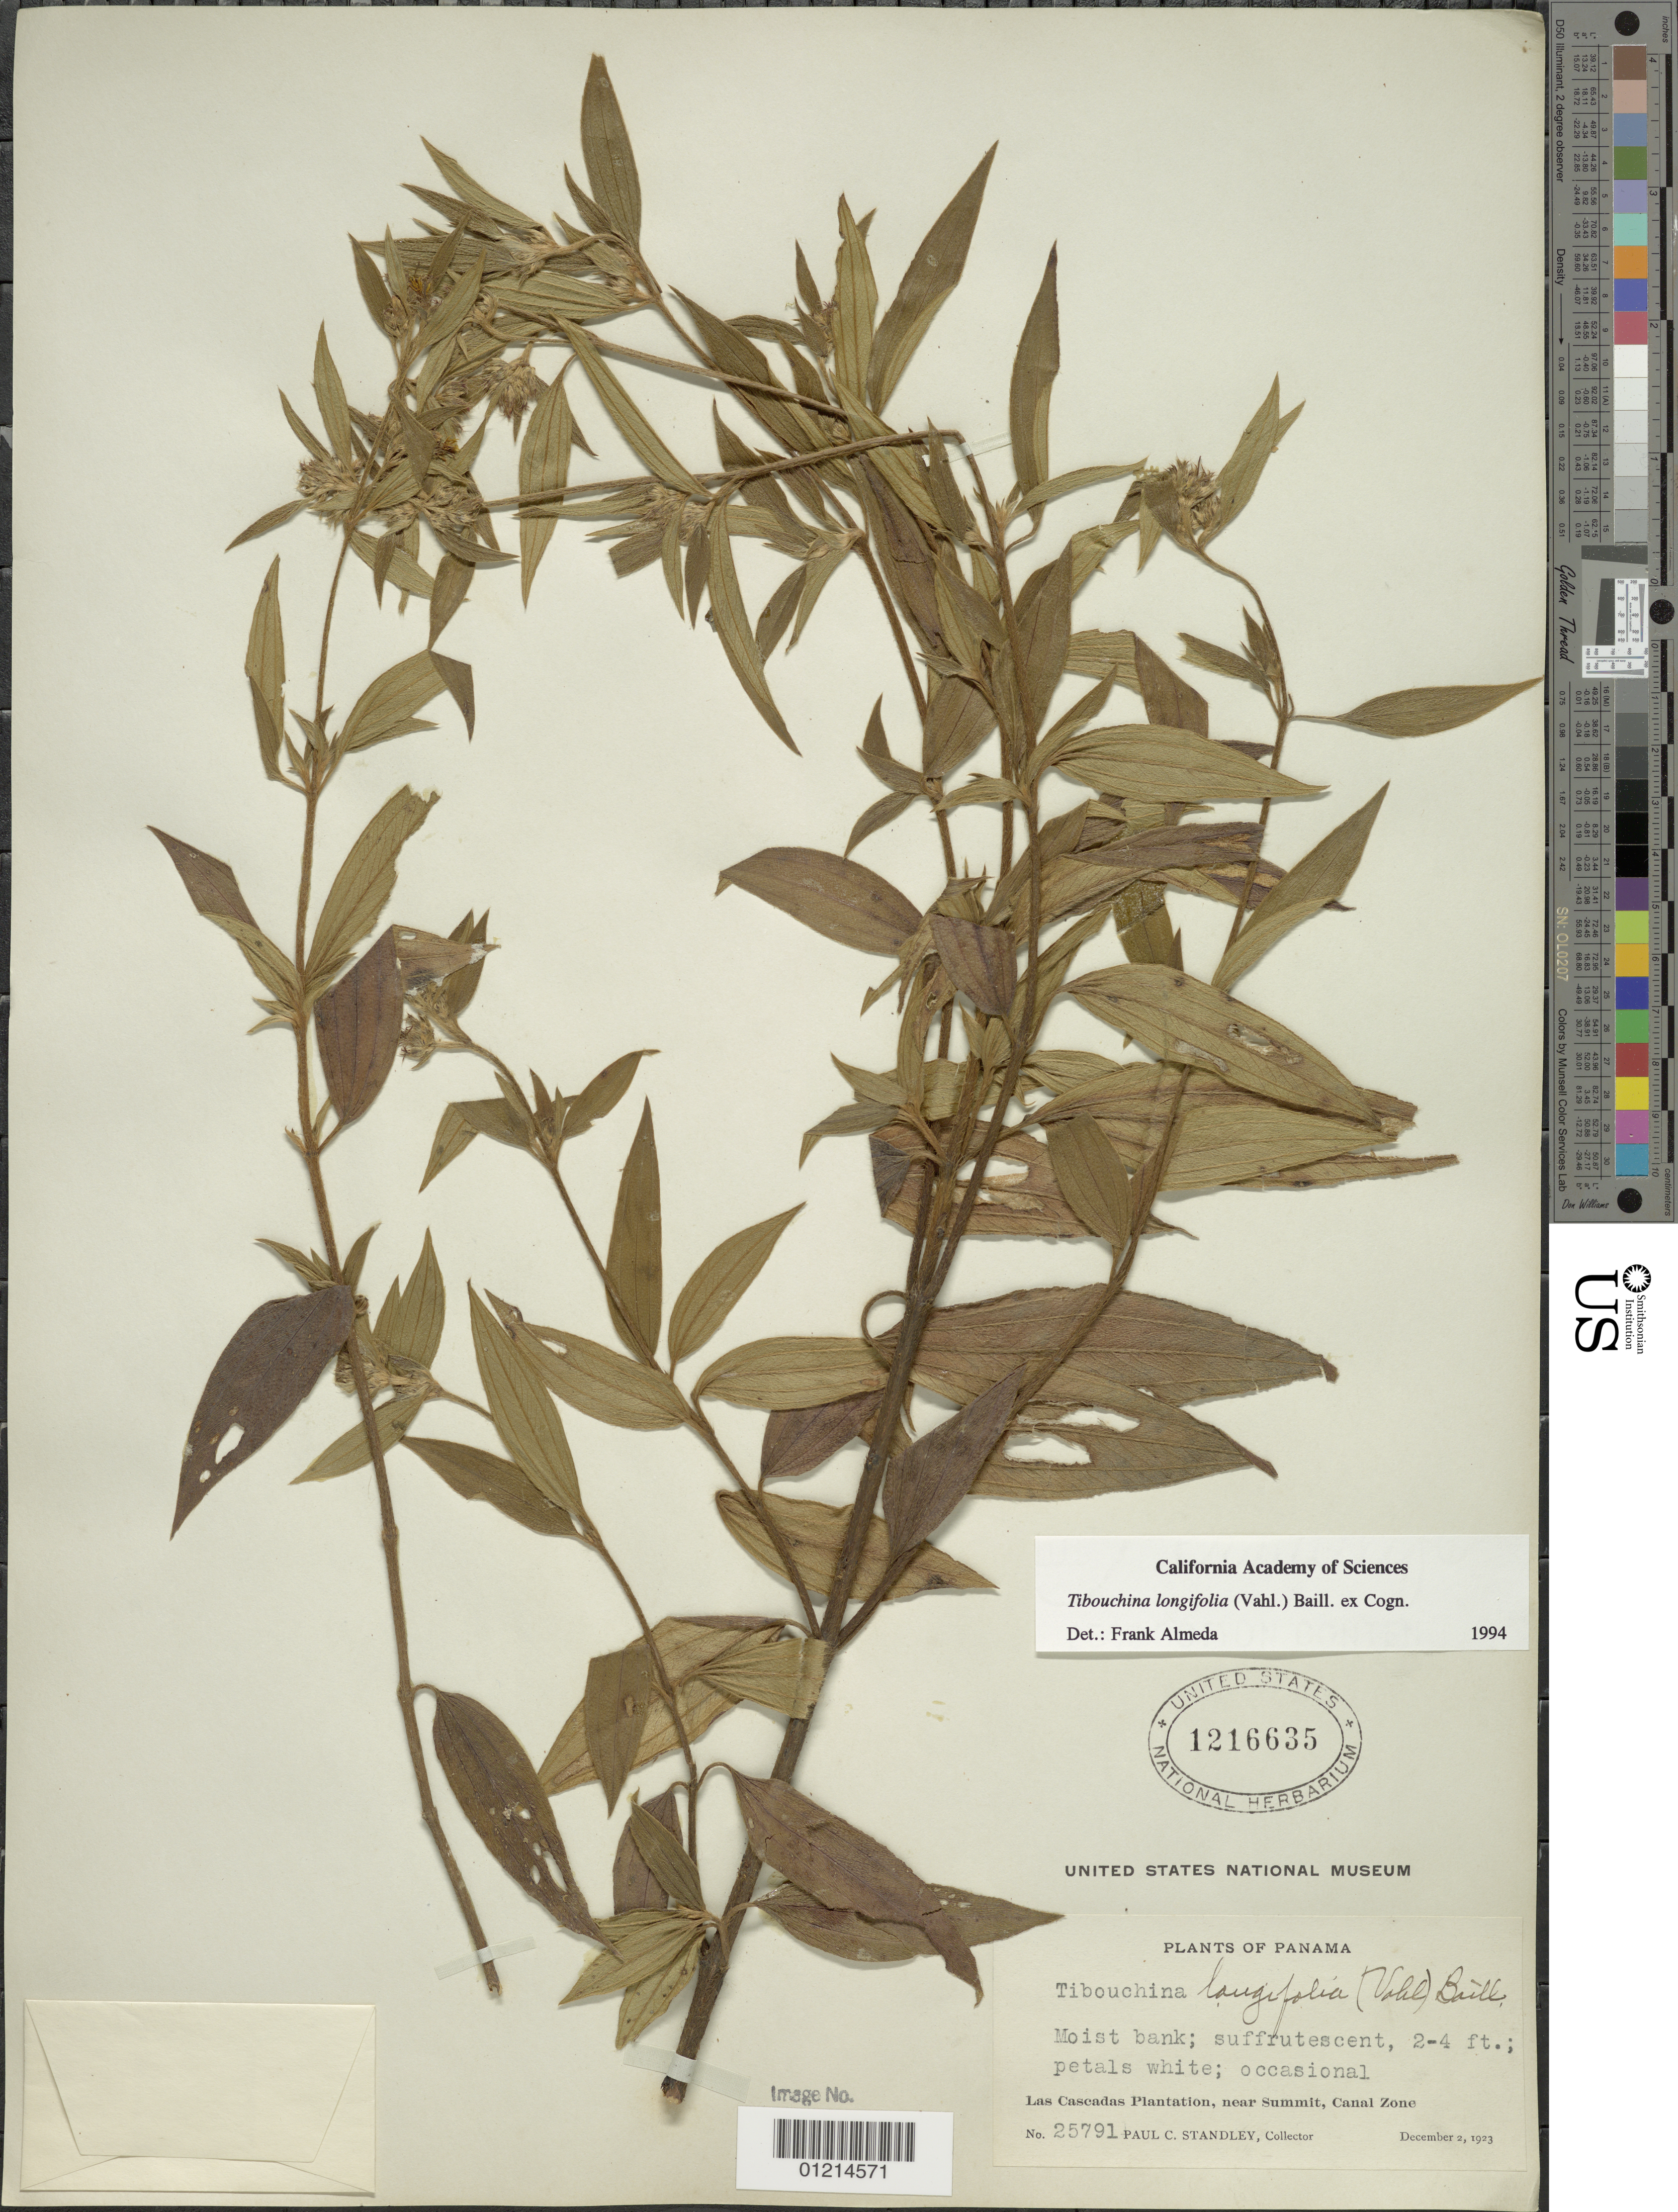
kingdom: Plantae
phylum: Tracheophyta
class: Magnoliopsida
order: Myrtales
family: Melastomataceae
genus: Chaetogastra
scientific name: Chaetogastra longifolia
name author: (Vahl) DC.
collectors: P. C. Standley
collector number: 25791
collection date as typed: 2 Dec 1923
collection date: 1923-12-02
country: Panama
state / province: Panamá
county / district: Canal Zone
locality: Las Cascadas Plantation, near Summit.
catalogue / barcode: US 1216635